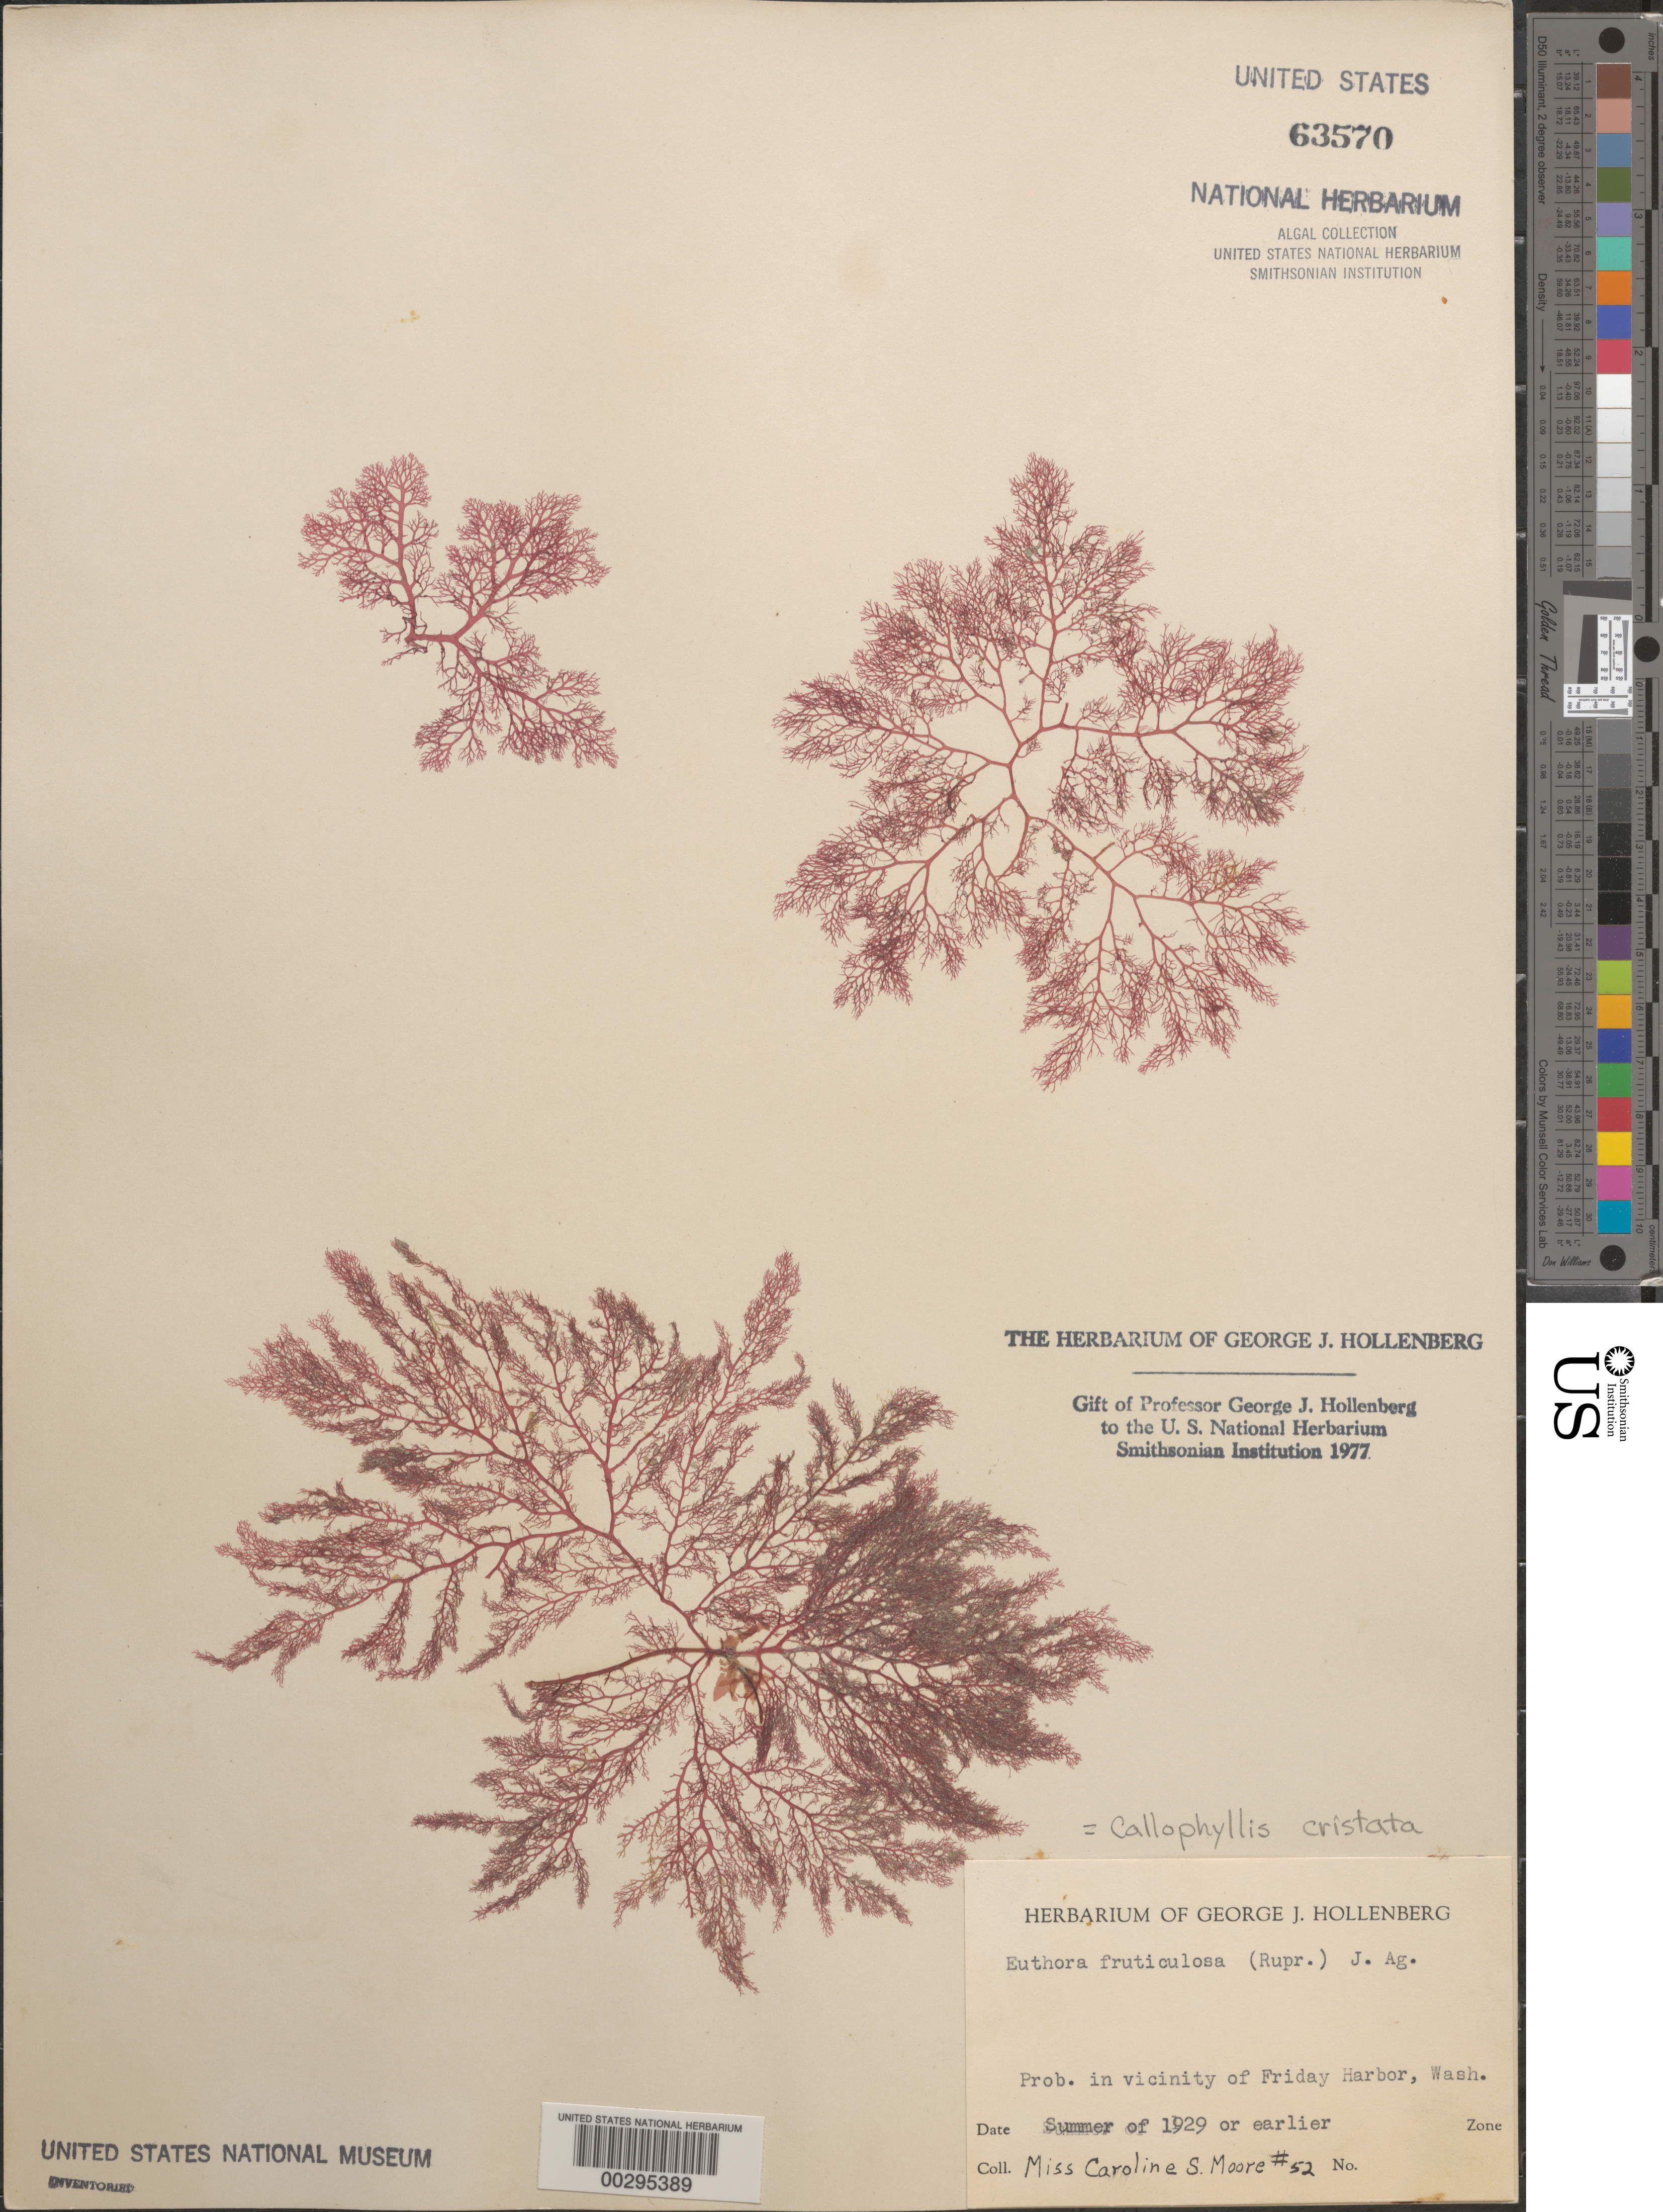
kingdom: Plantae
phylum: Rhodophyta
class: Florideophyceae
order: Gigartinales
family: Kallymeniaceae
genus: Euthora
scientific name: Euthora cristata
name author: (C. Agardh) J. Agardh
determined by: Algae name updating Project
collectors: C. Moore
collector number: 52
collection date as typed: Sum 1929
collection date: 1929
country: United States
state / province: Washington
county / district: San Juan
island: San Juan Island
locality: Probably Friday Harbor area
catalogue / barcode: US 63570